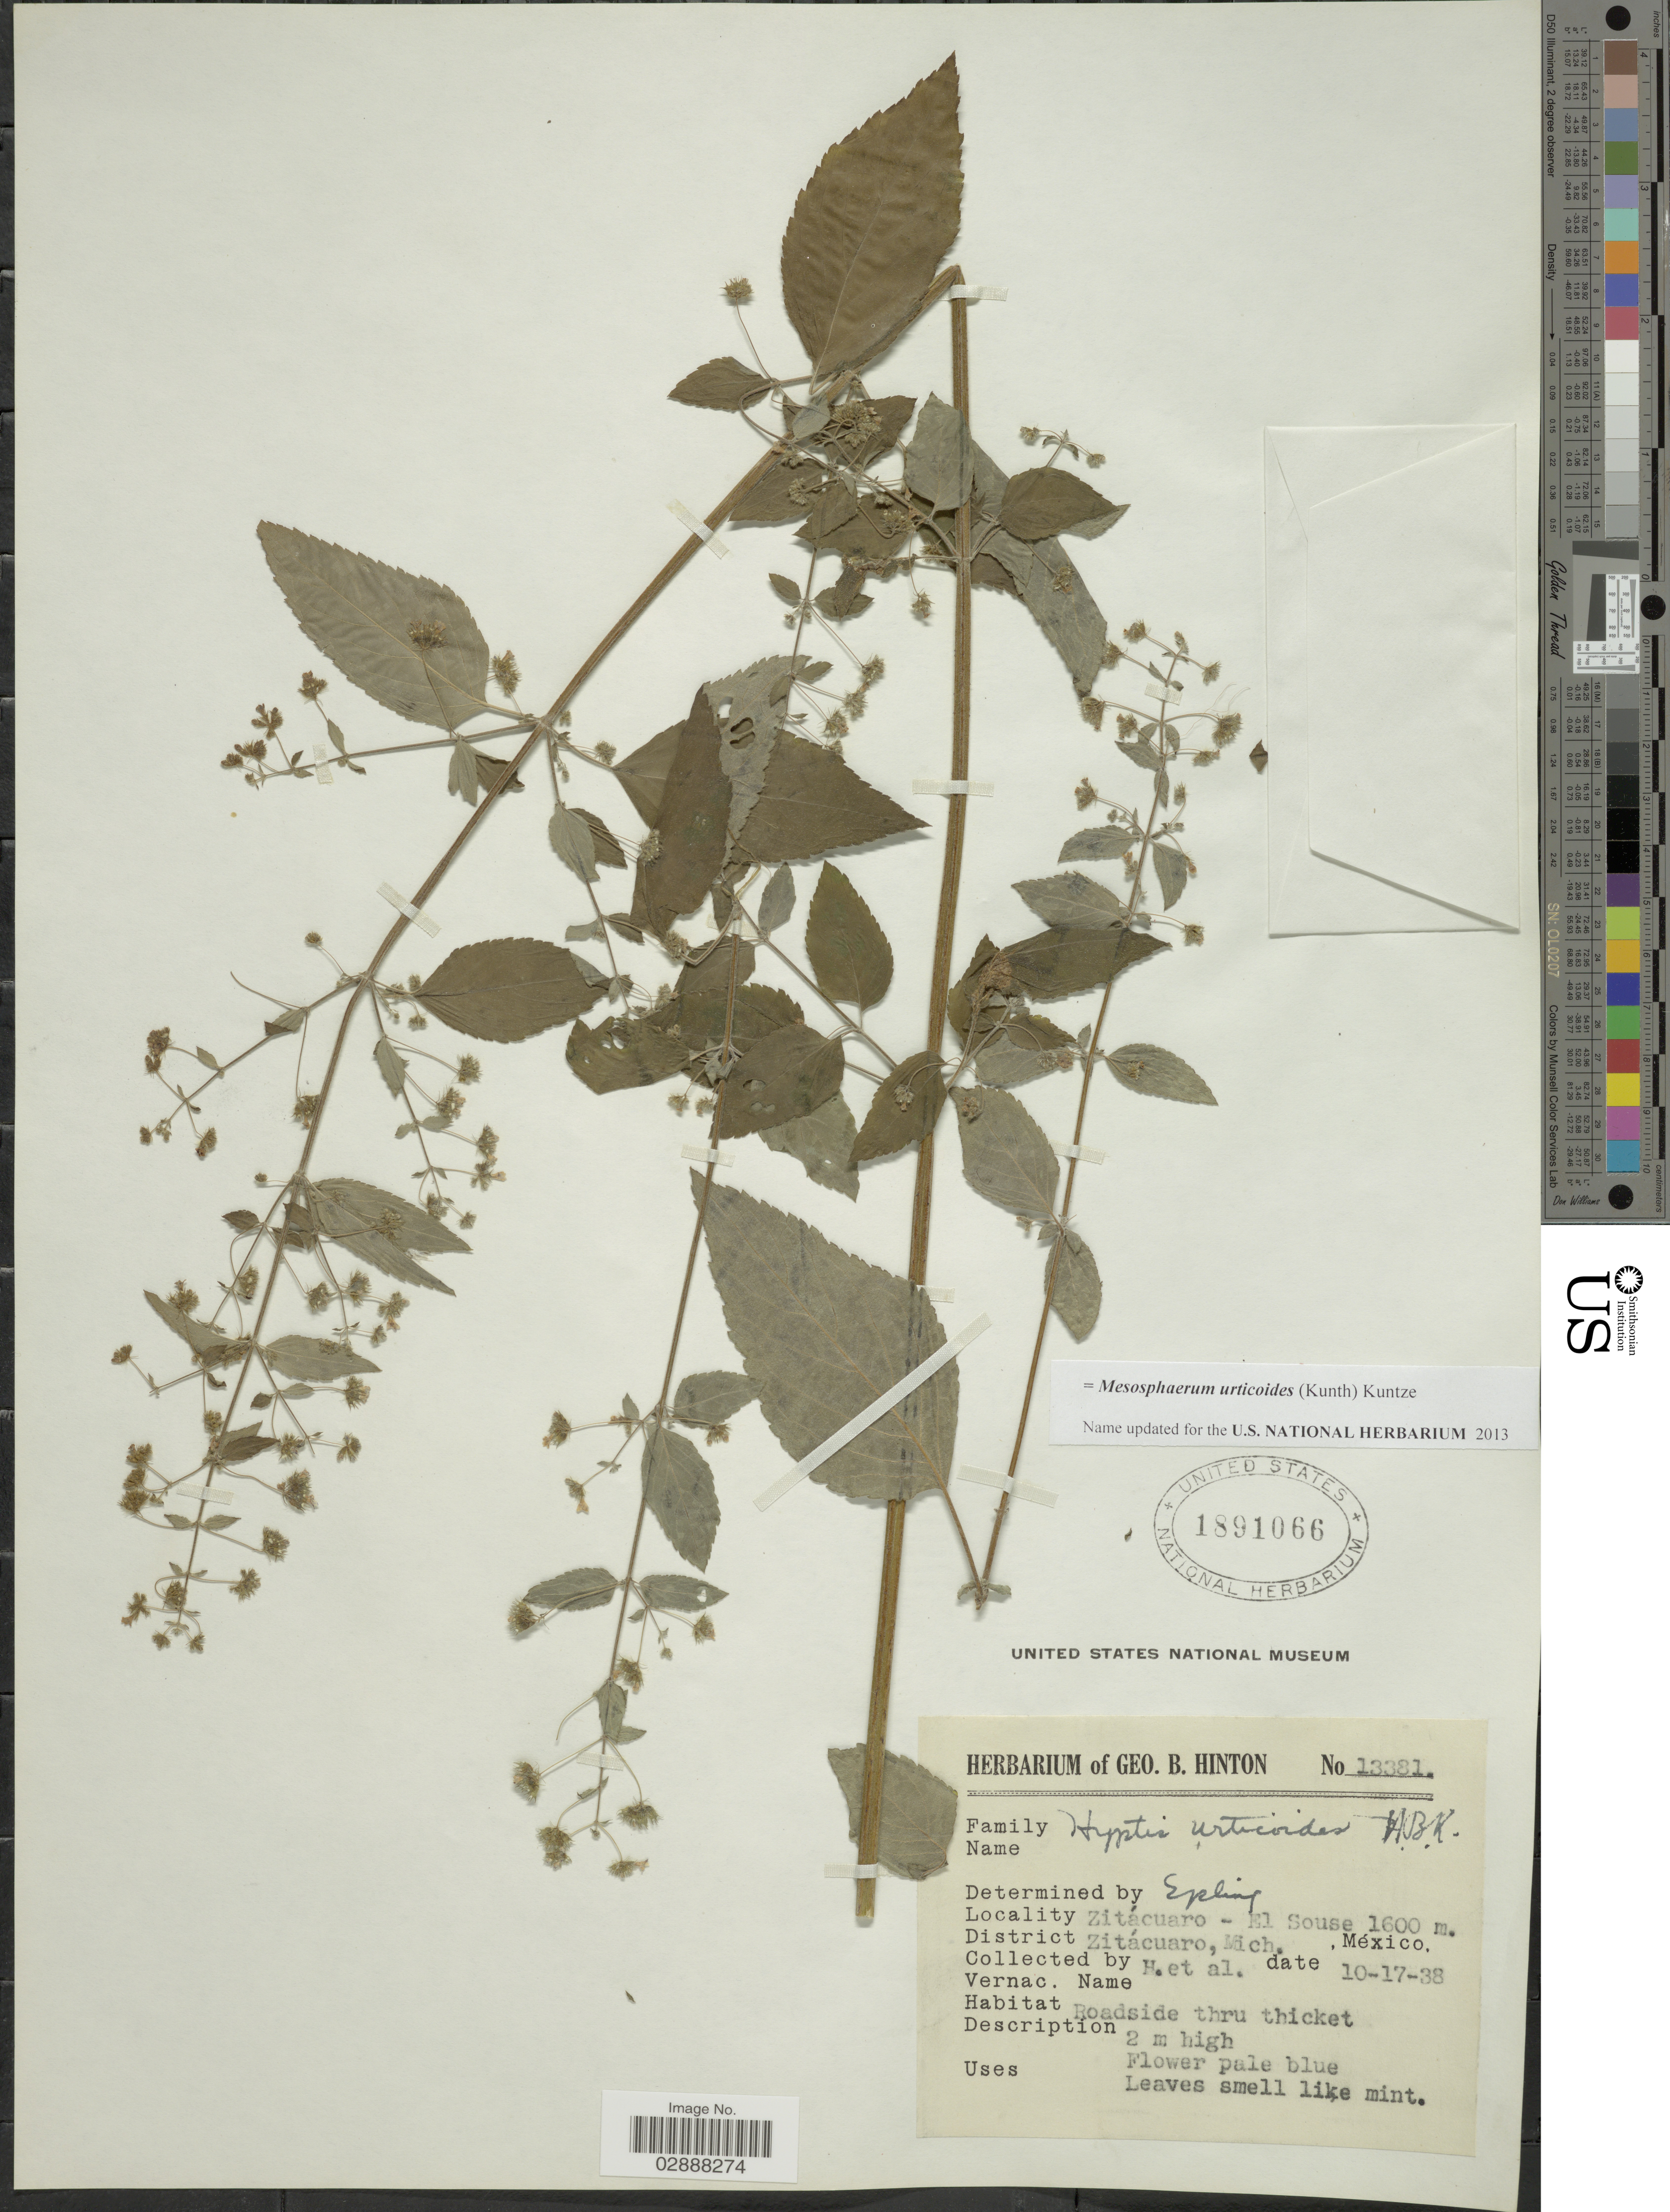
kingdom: Plantae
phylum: Tracheophyta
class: Magnoliopsida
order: Lamiales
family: Lamiaceae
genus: Mesosphaerum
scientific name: Mesosphaerum urticoides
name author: (Kunth) Kuntze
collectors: G. B. Hinton & et al.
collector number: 13381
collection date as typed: Transcribed d/m/y: 17/10/38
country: Mexico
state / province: Michoacán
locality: Zitácuaro - El Souse. District Zitácuaro, Mich.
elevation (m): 1600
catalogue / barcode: US 1891066